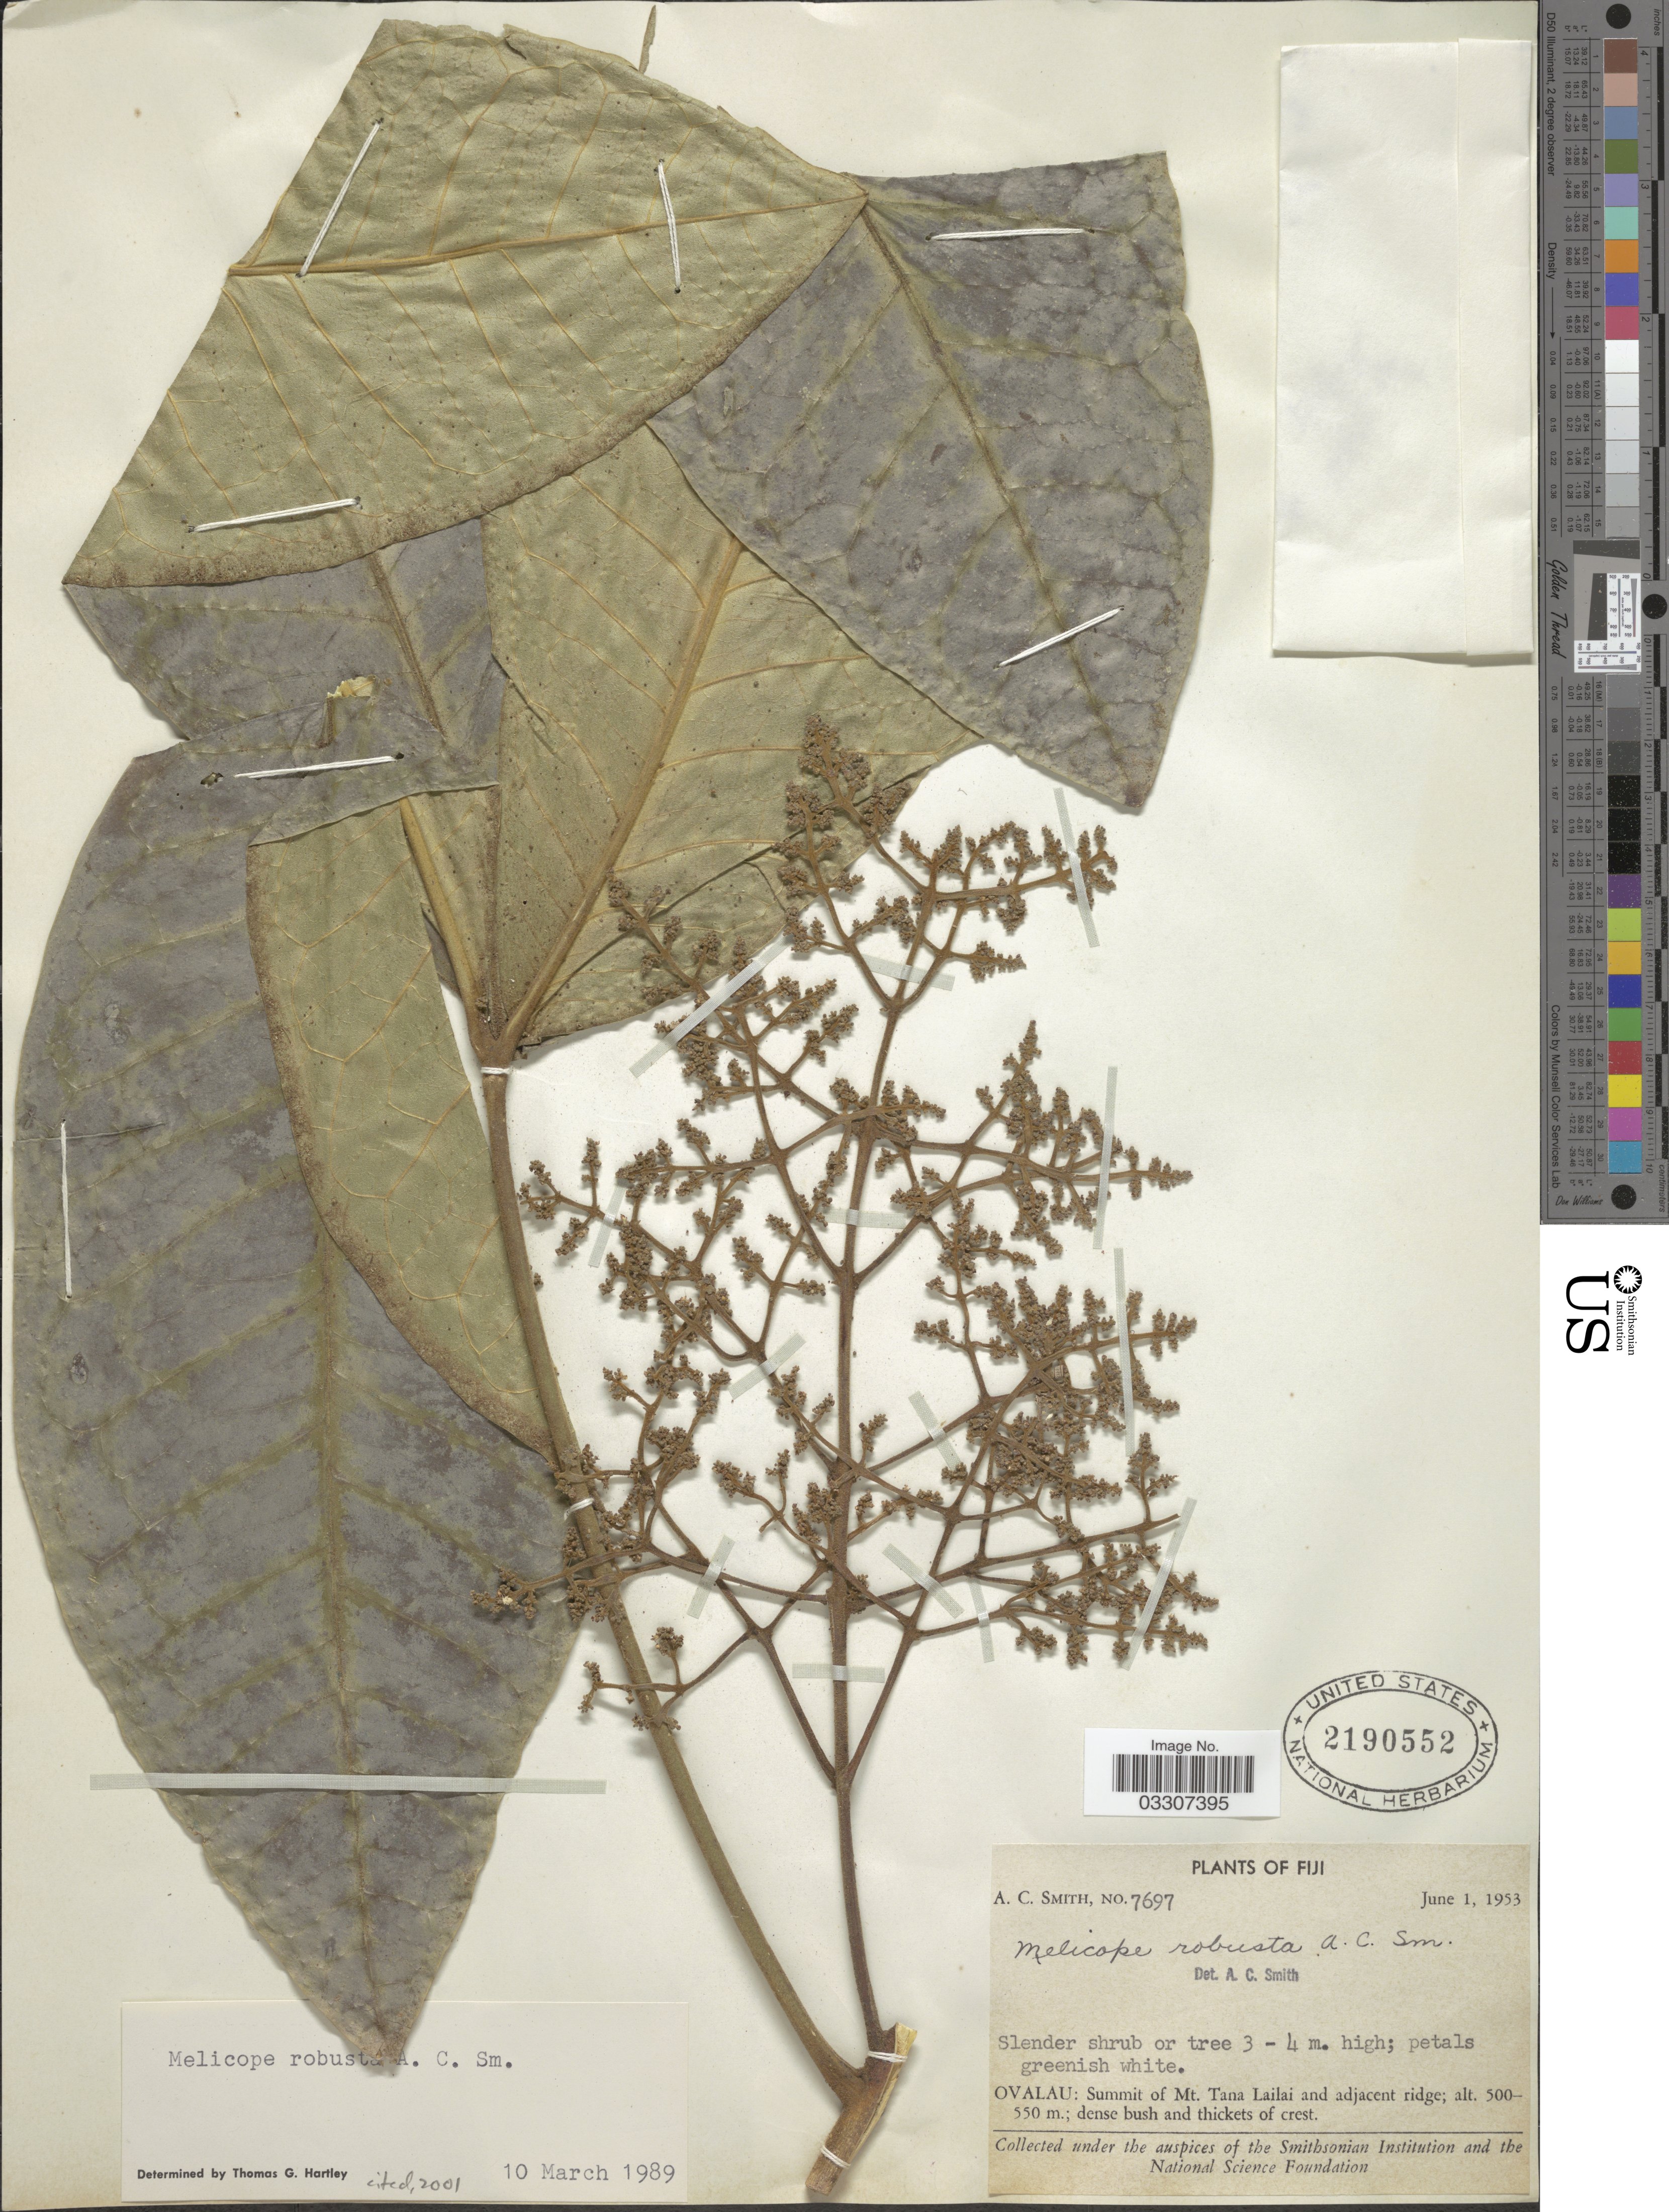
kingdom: Plantae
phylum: Tracheophyta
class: Magnoliopsida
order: Sapindales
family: Rutaceae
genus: Melicope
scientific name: Melicope robusta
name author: A.C. Sm.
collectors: A. C. Smith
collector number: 7697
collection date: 1953-06-01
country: Fiji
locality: Ovalau: Summit of Mt. Tana Lailai and adjacent ridge.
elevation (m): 500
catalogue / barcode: US 2190552